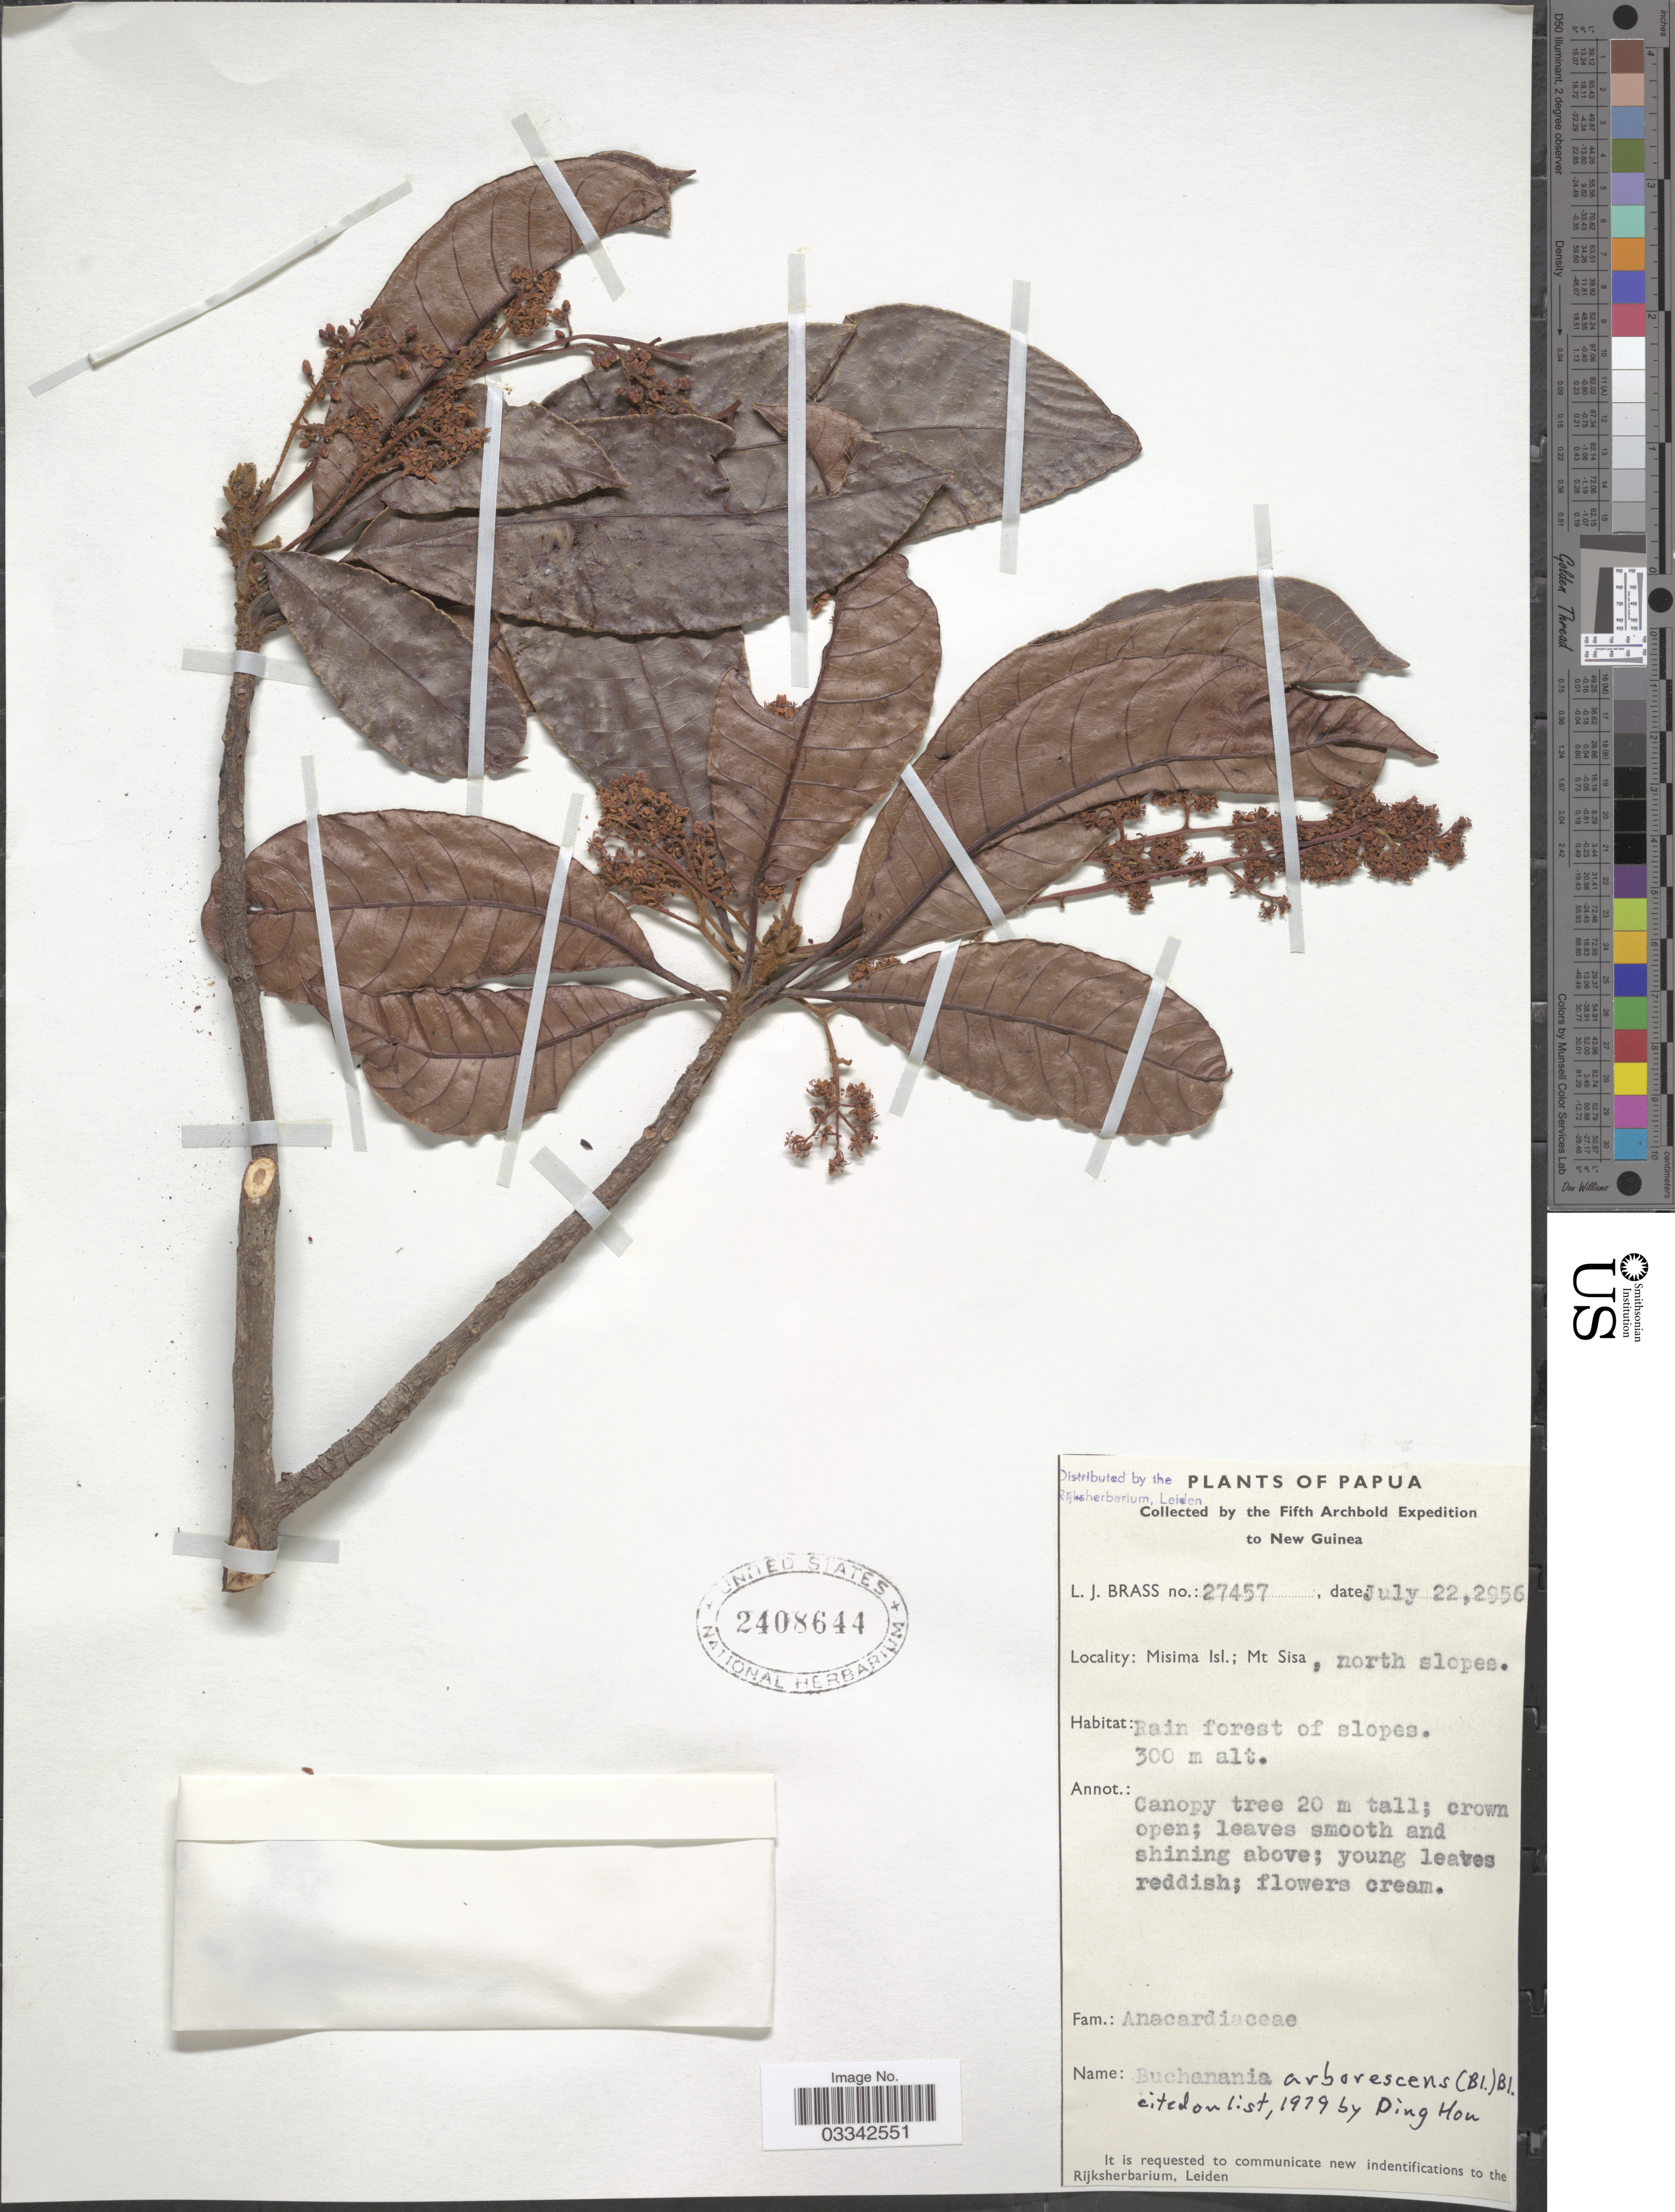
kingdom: Plantae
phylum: Tracheophyta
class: Magnoliopsida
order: Sapindales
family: Anacardiaceae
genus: Buchanania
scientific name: Buchanania arborescens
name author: (Blume) Blume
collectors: L. J. Brass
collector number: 27475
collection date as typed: July 22, 2956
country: Papua New Guinea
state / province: Milne Bay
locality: New Guinea. Misima Isl.; Mt. Sisa, north slopes.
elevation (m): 300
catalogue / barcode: US 2408644